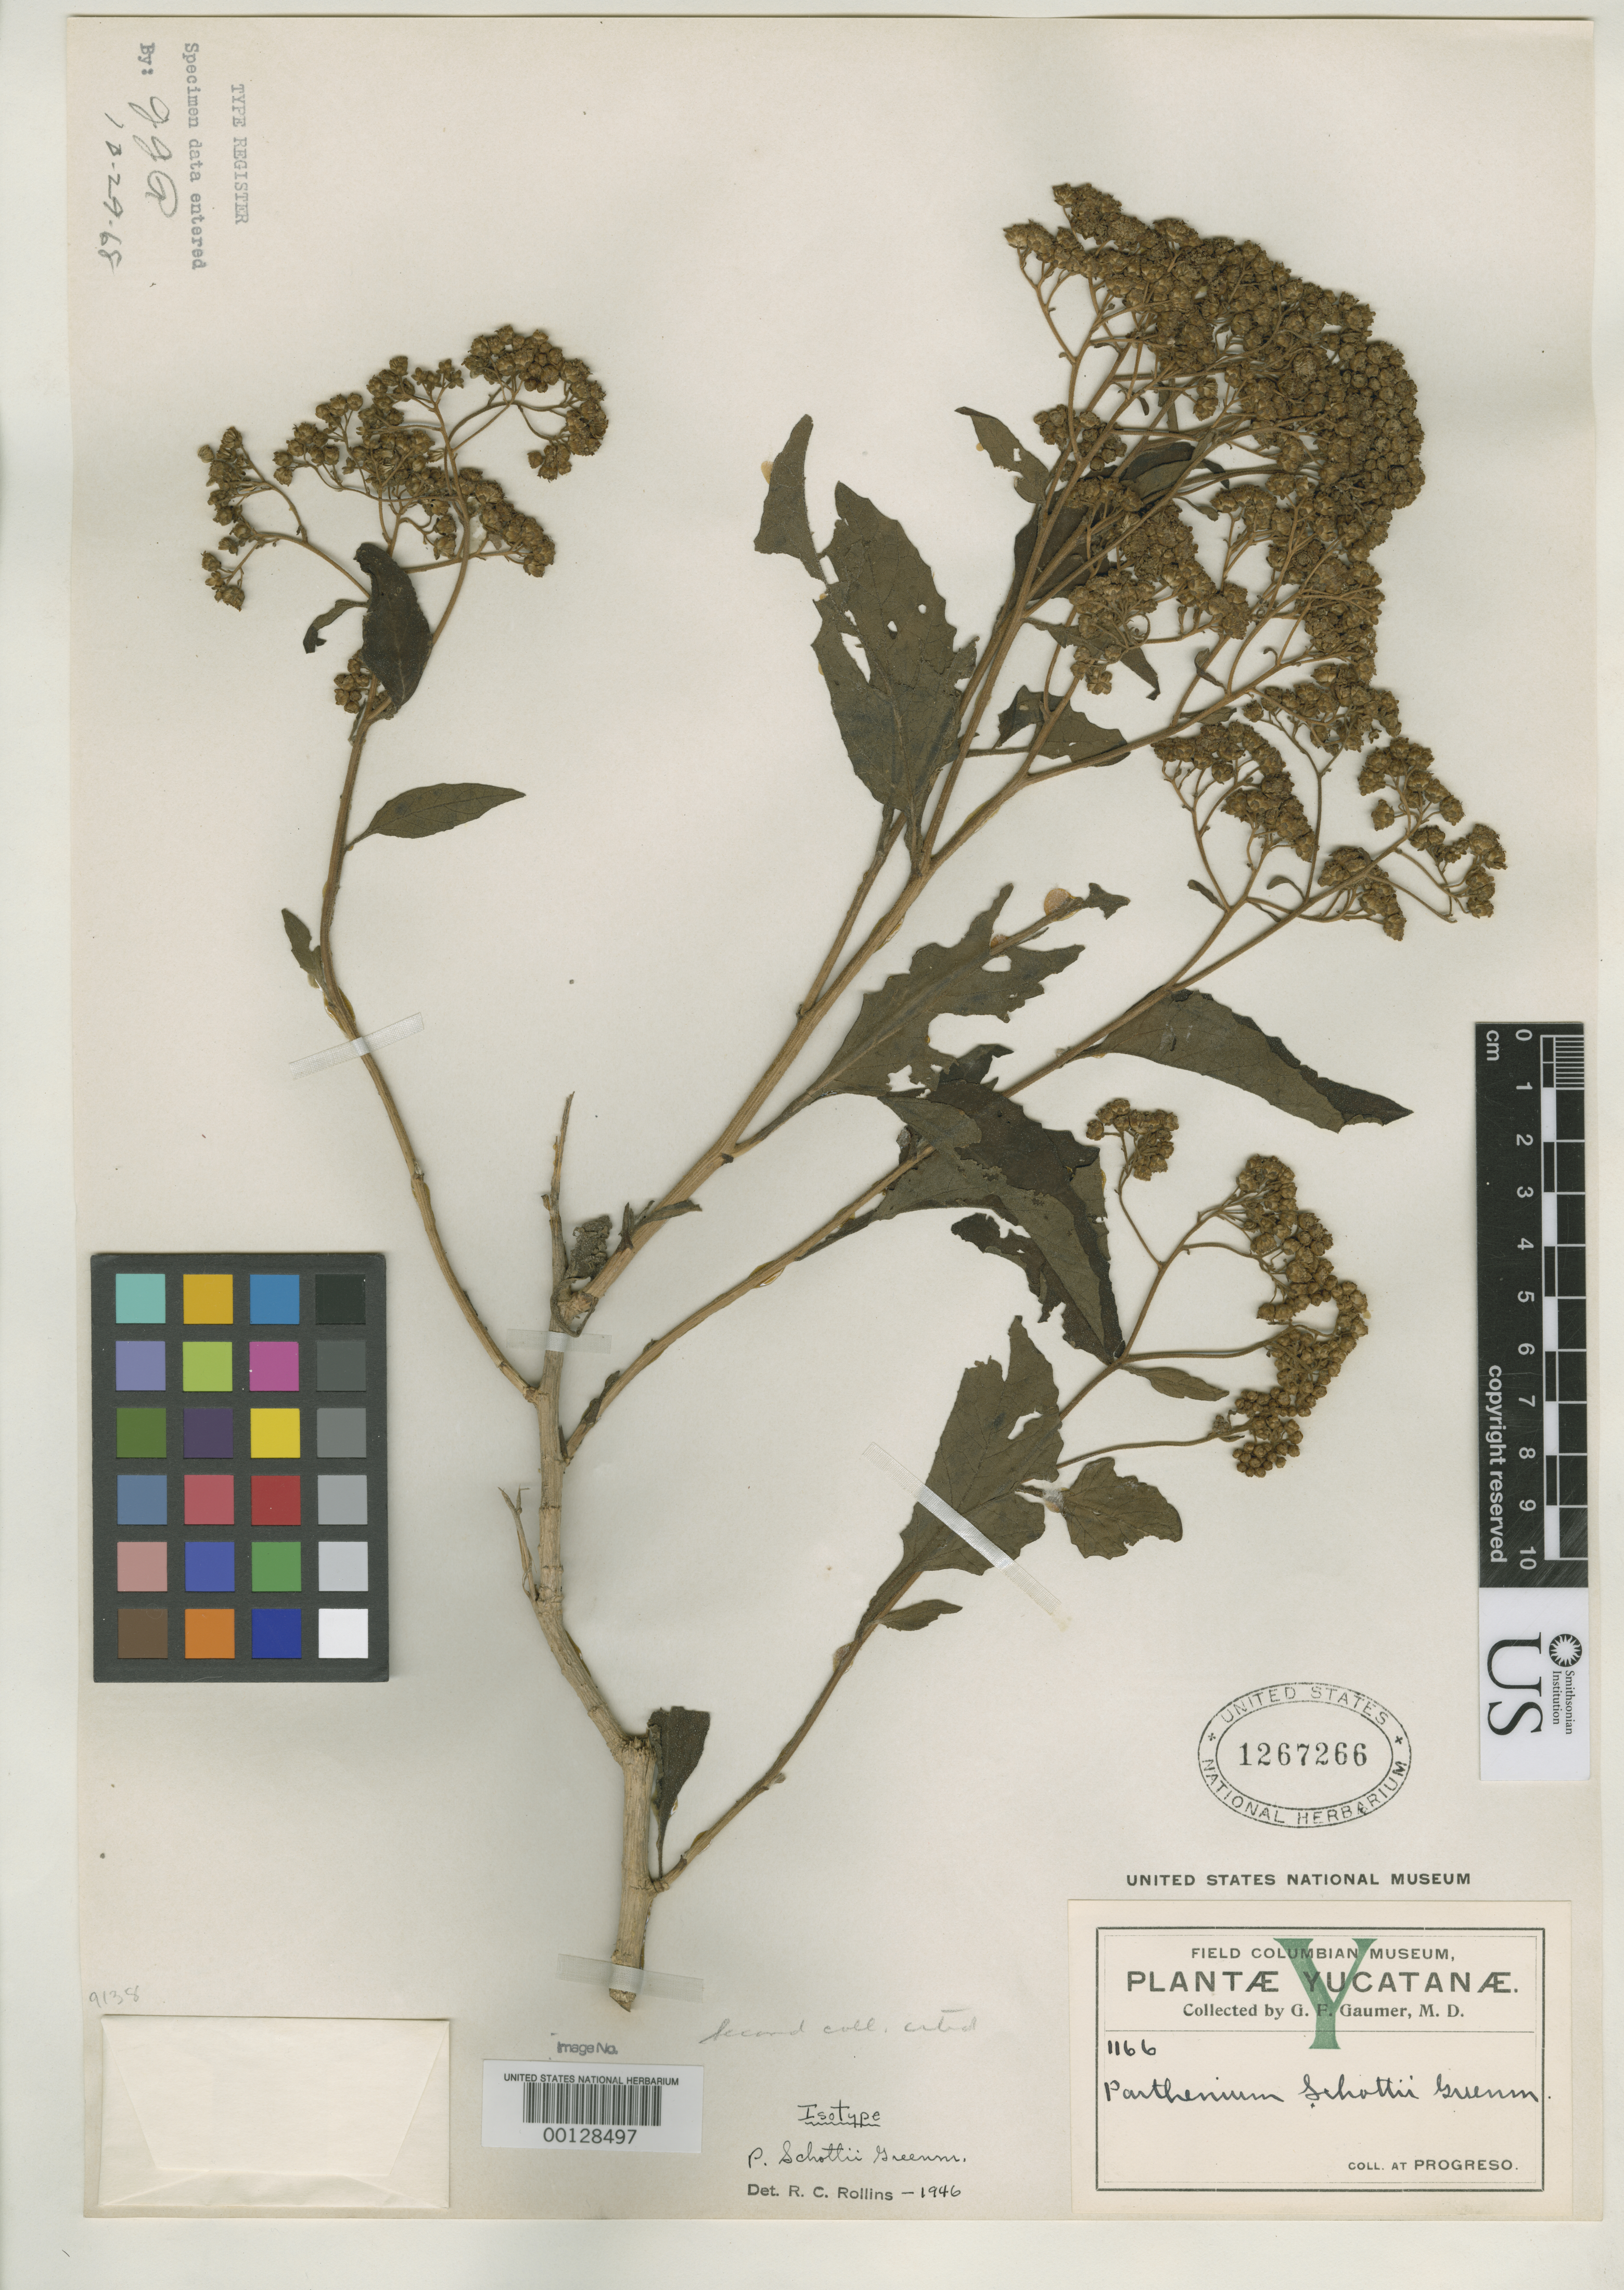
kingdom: Plantae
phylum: Tracheophyta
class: Magnoliopsida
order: Asterales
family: Asteraceae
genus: Parthenium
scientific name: Parthenium schottii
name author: Greenm.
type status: Isotype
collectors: G. F. Gaumer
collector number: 1166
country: Mexico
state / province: Yucatán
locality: Progreso.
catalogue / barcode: US 1267266